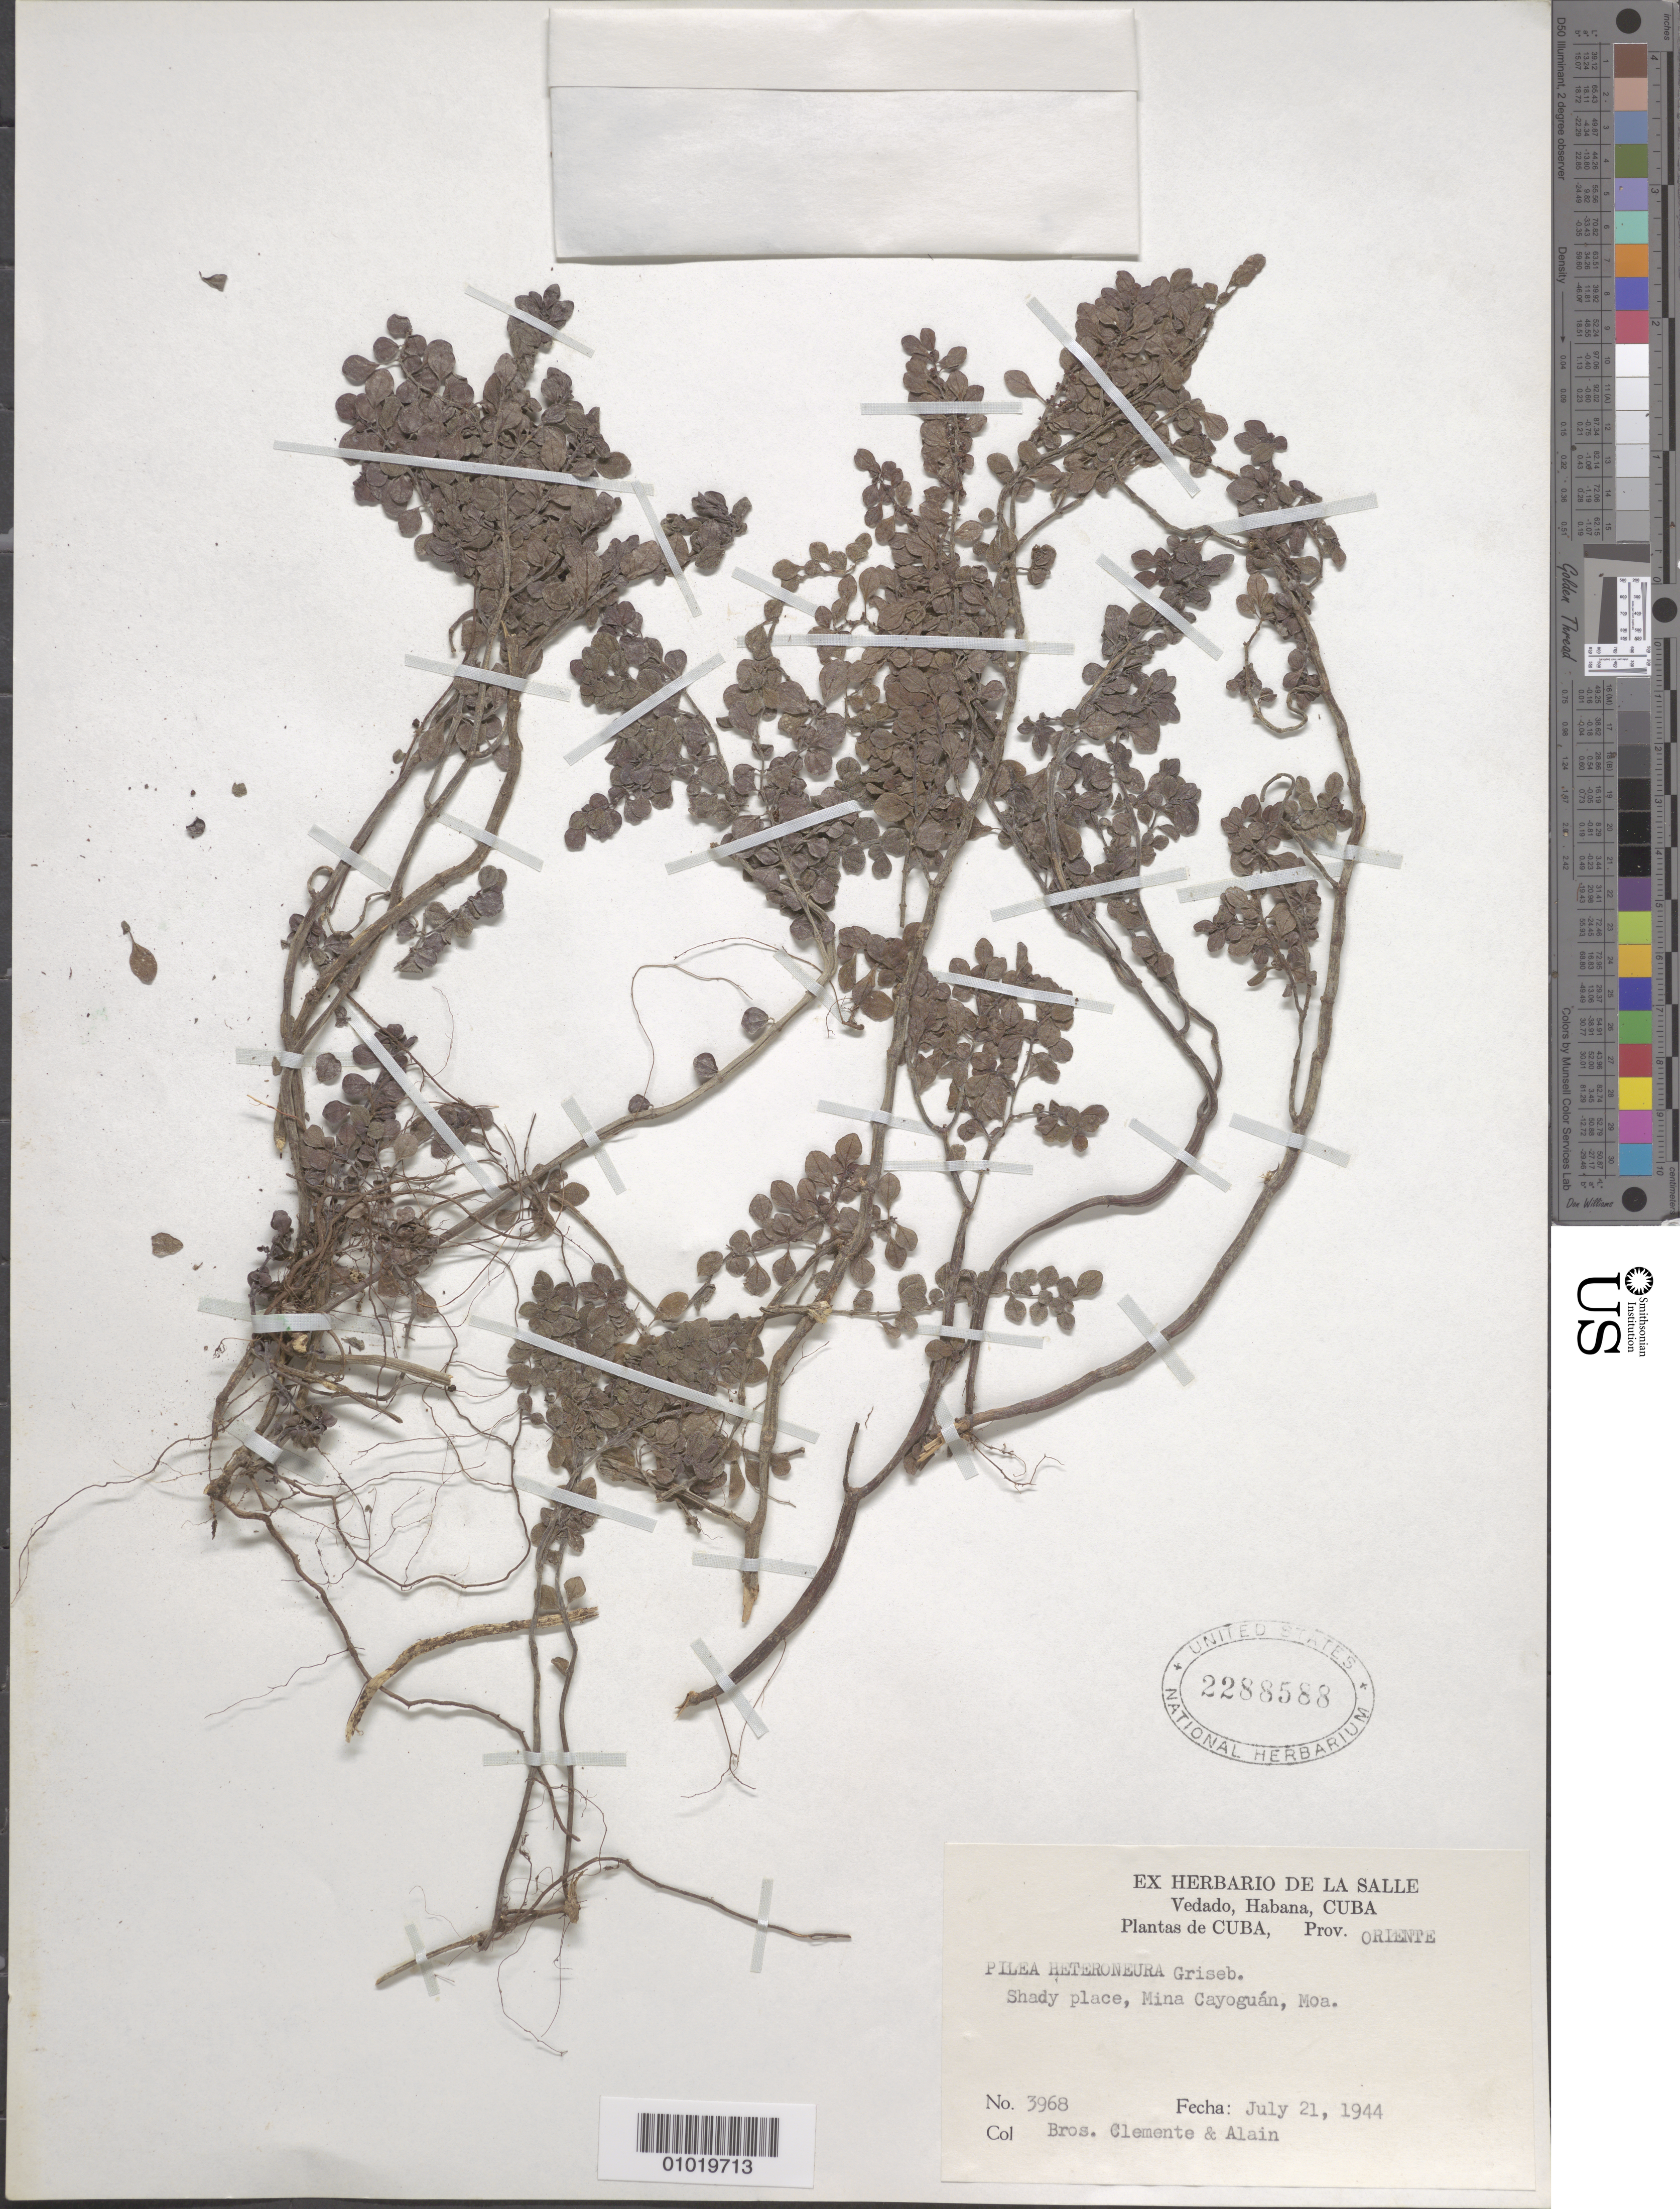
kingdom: Plantae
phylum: Tracheophyta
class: Magnoliopsida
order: Rosales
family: Urticaceae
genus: Pilea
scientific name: Pilea heteroneura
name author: Griseb.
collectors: Bro. Clemente & A. H. Liogier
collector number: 3968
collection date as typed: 21 Jul 1944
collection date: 1944-07-21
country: Cuba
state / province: Holguín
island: Cuba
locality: Shady place, Mina Cayoguan, Moa Oriente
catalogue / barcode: US 2288588